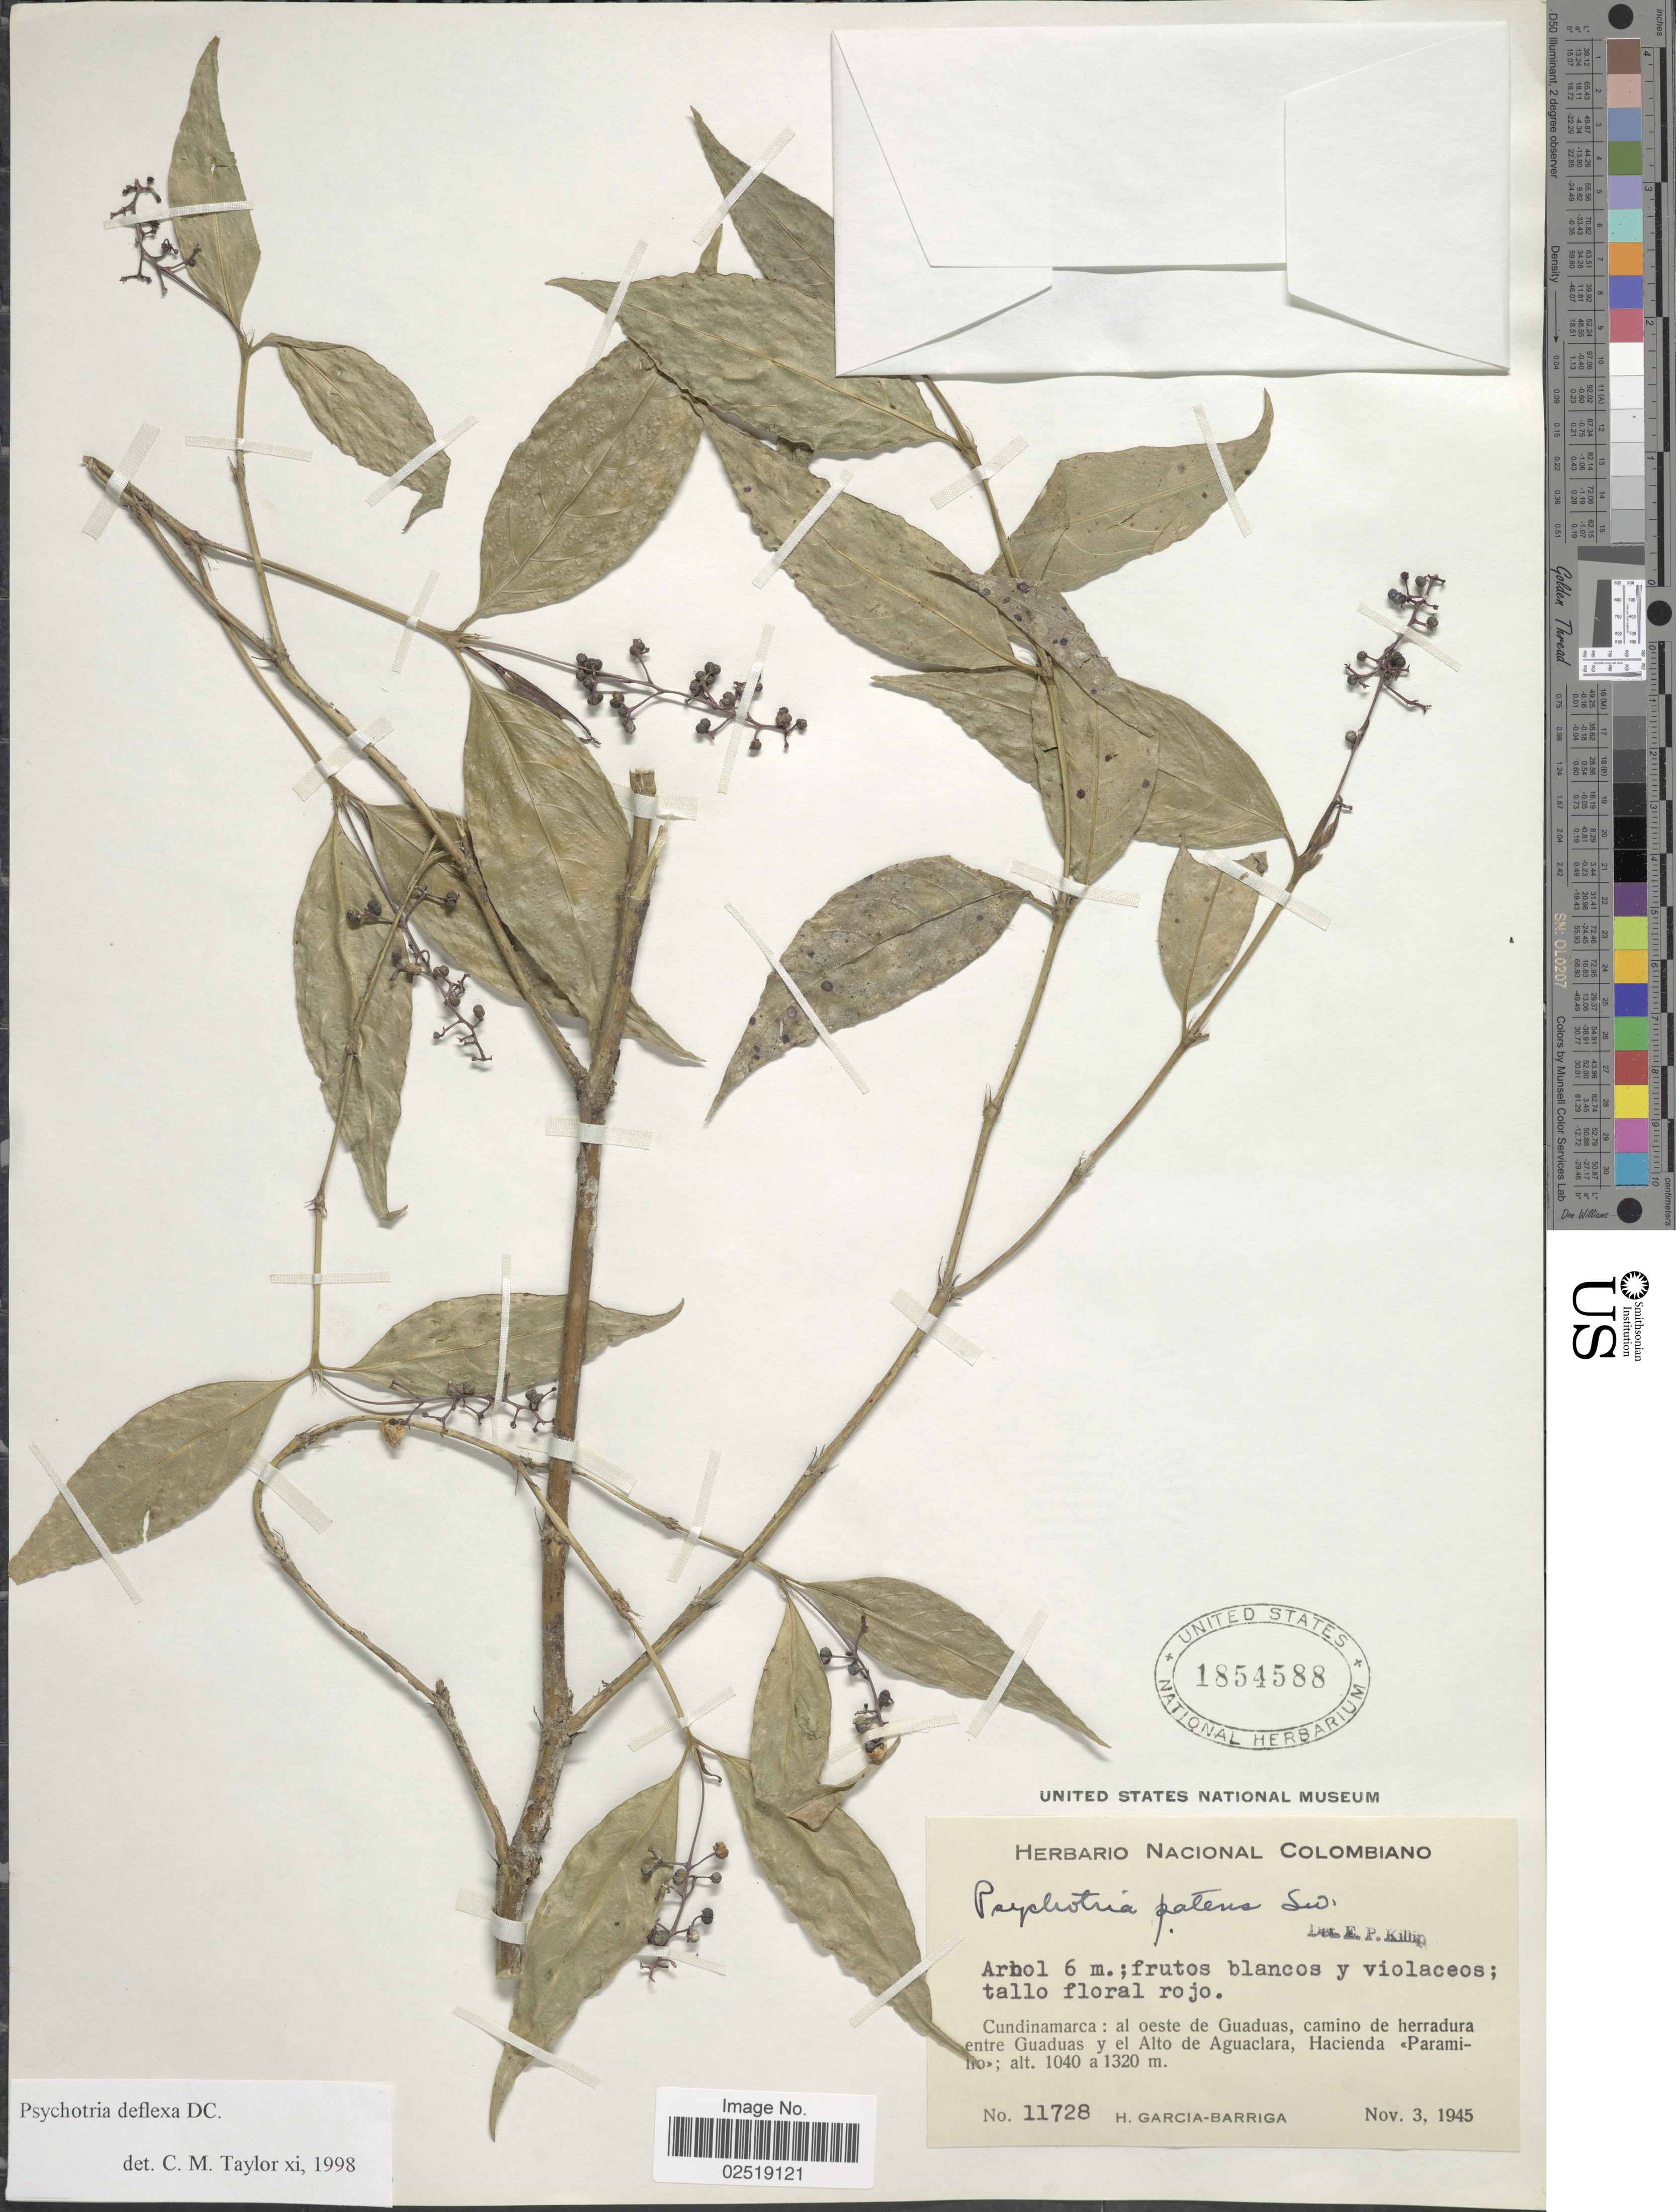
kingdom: Plantae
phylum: Tracheophyta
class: Magnoliopsida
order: Gentianales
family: Rubiaceae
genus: Psychotria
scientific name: Psychotria deflexa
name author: DC.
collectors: H. García Barriga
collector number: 11728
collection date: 1945-11-03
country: Colombia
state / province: Cundinamarca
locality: Cundinamarca: al oeste de Guaduas, camino de herradura entre Guaduas y el Alto de Aguaclara, Hacienda <<Paramillo>>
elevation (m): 1040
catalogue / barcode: US 1854588